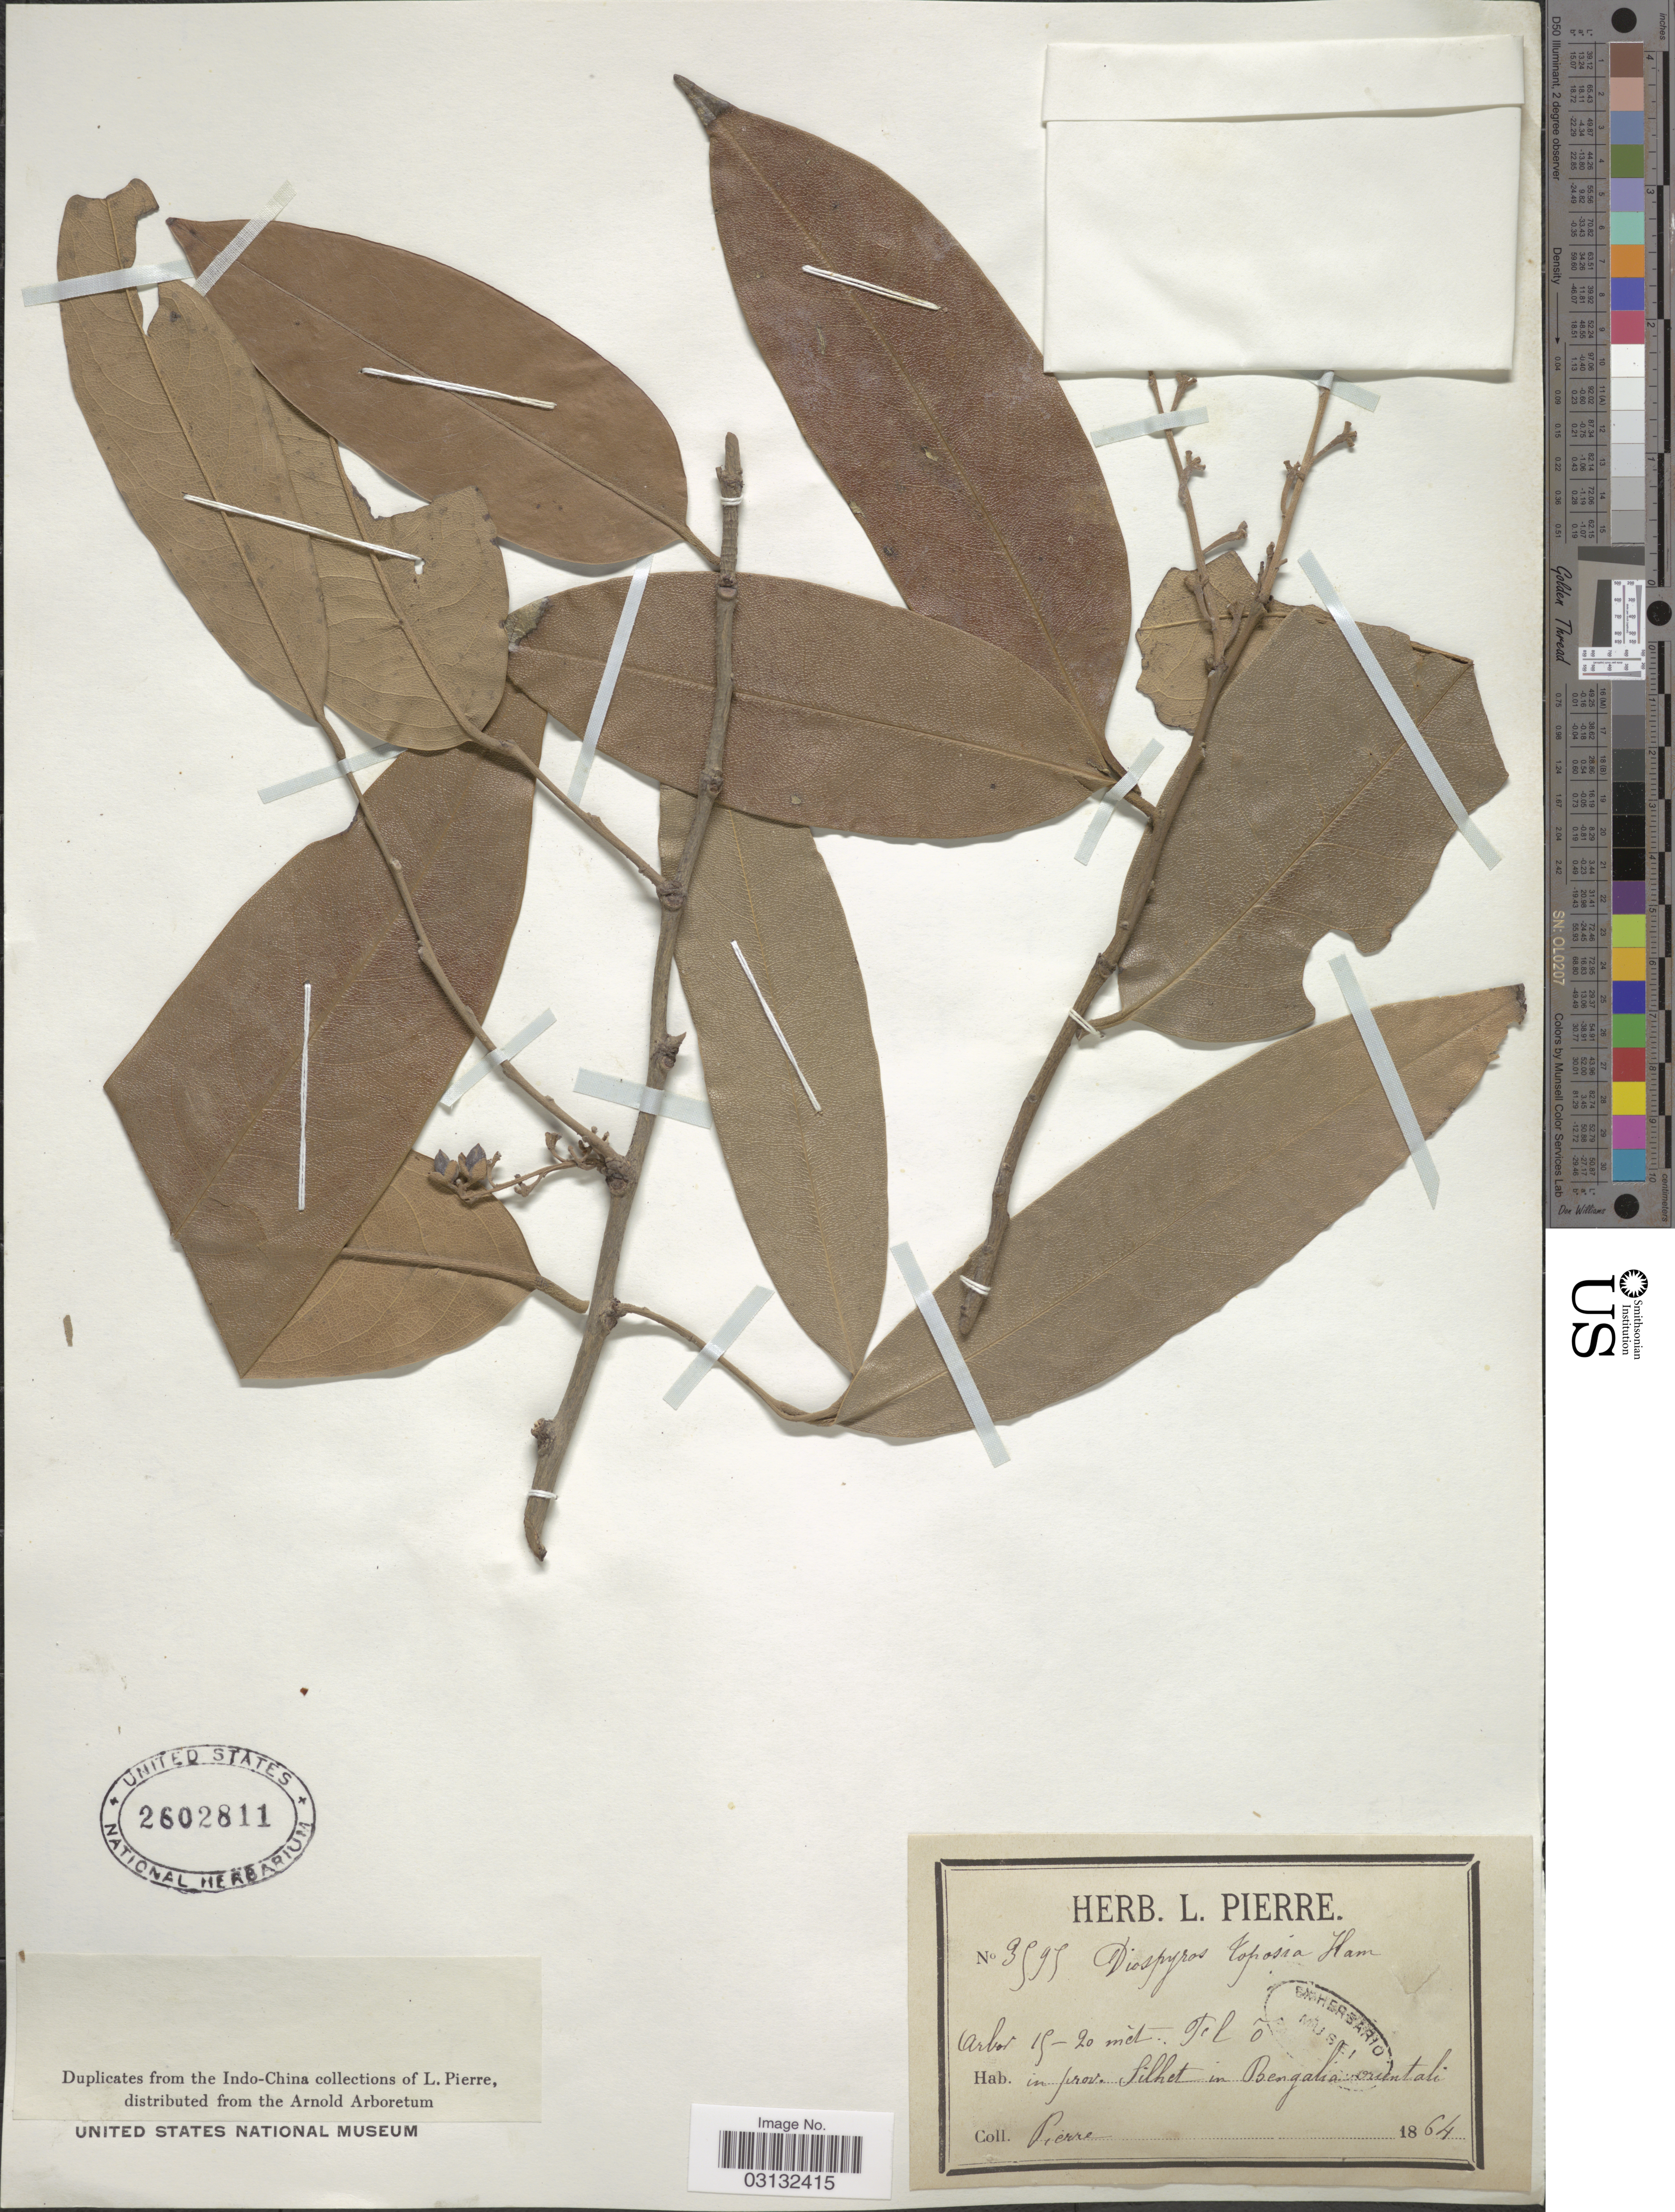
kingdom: Plantae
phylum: Tracheophyta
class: Magnoliopsida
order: Ericales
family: Ebenaceae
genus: Diospyros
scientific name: Diospyros toposia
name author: Buch.-Ham.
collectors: L. Pierre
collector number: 3595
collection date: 1864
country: Bangladesh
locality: In prov. Silhet in Bengalia orientali.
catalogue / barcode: US 2602811